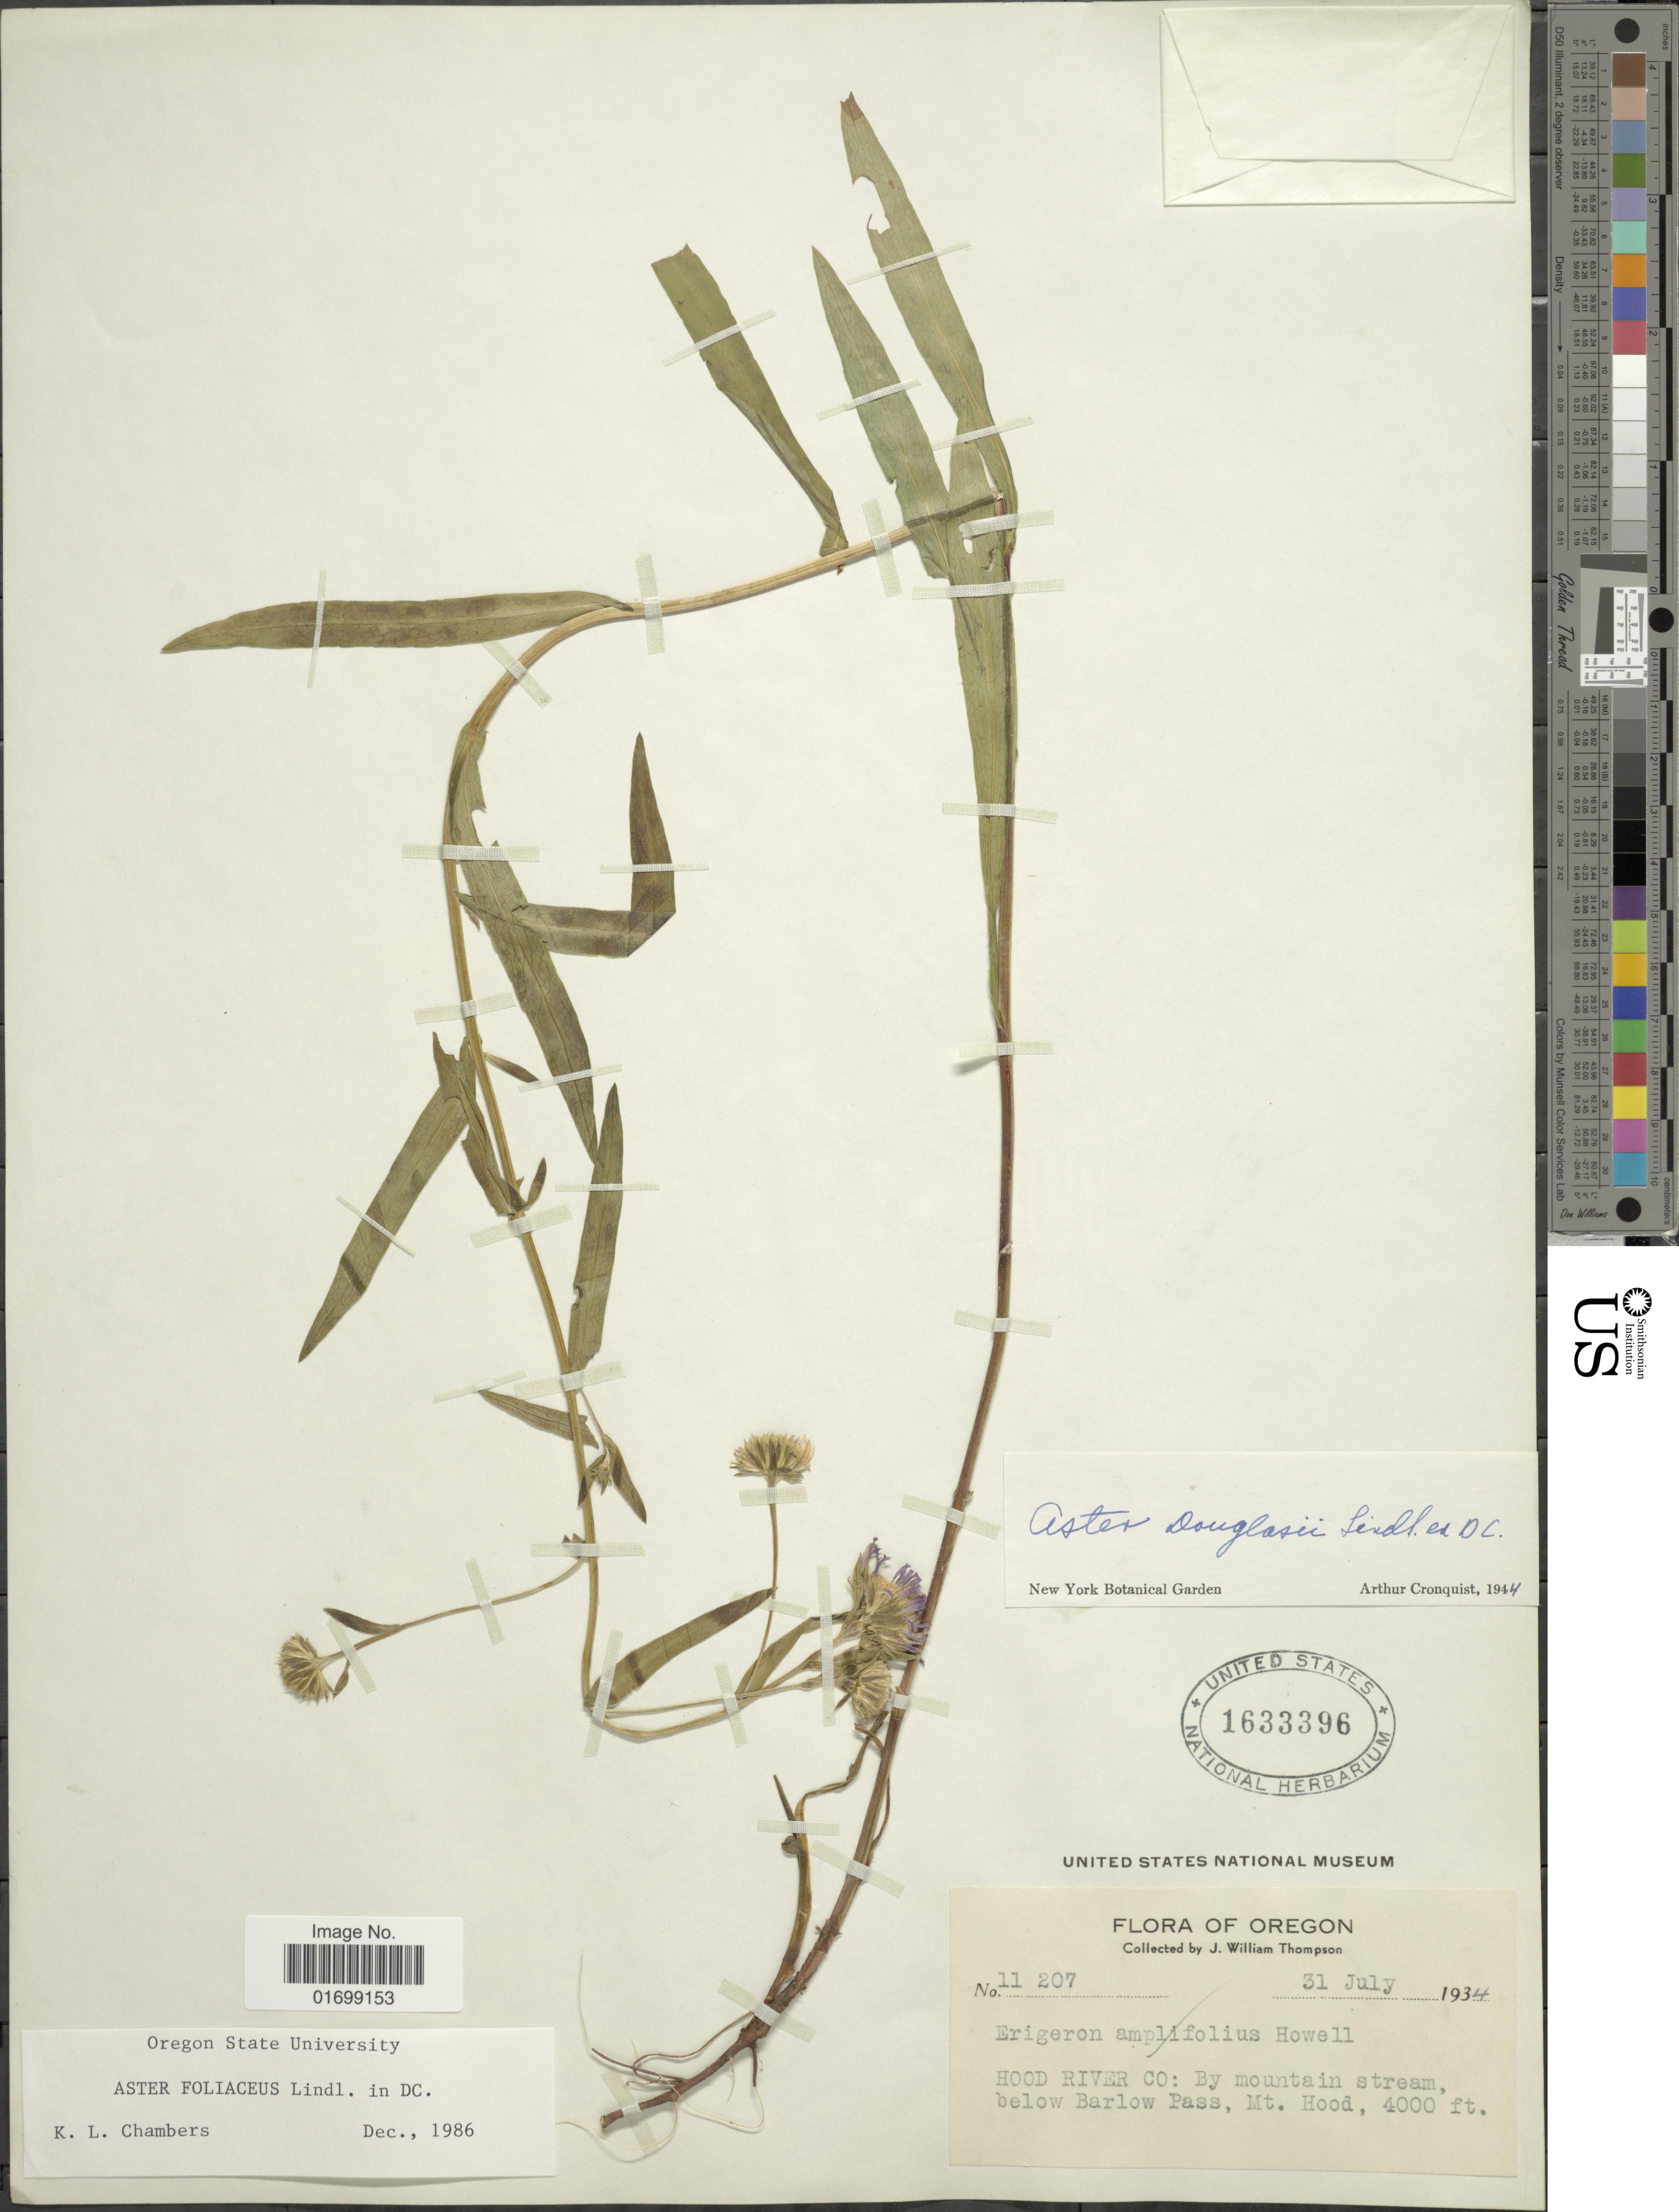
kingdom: Plantae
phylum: Tracheophyta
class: Magnoliopsida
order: Asterales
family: Asteraceae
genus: Symphyotrichum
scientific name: Symphyotrichum foliaceum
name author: (Lindl. ex DC.) G.L. Nesom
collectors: J. W. Thompson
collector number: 11207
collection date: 1934-07-31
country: United States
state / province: Oregon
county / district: Hood River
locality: Hood River Co.: By mountain stream, below Barlow Pass, Mt. Hood.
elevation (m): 1219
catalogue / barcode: US 1633396